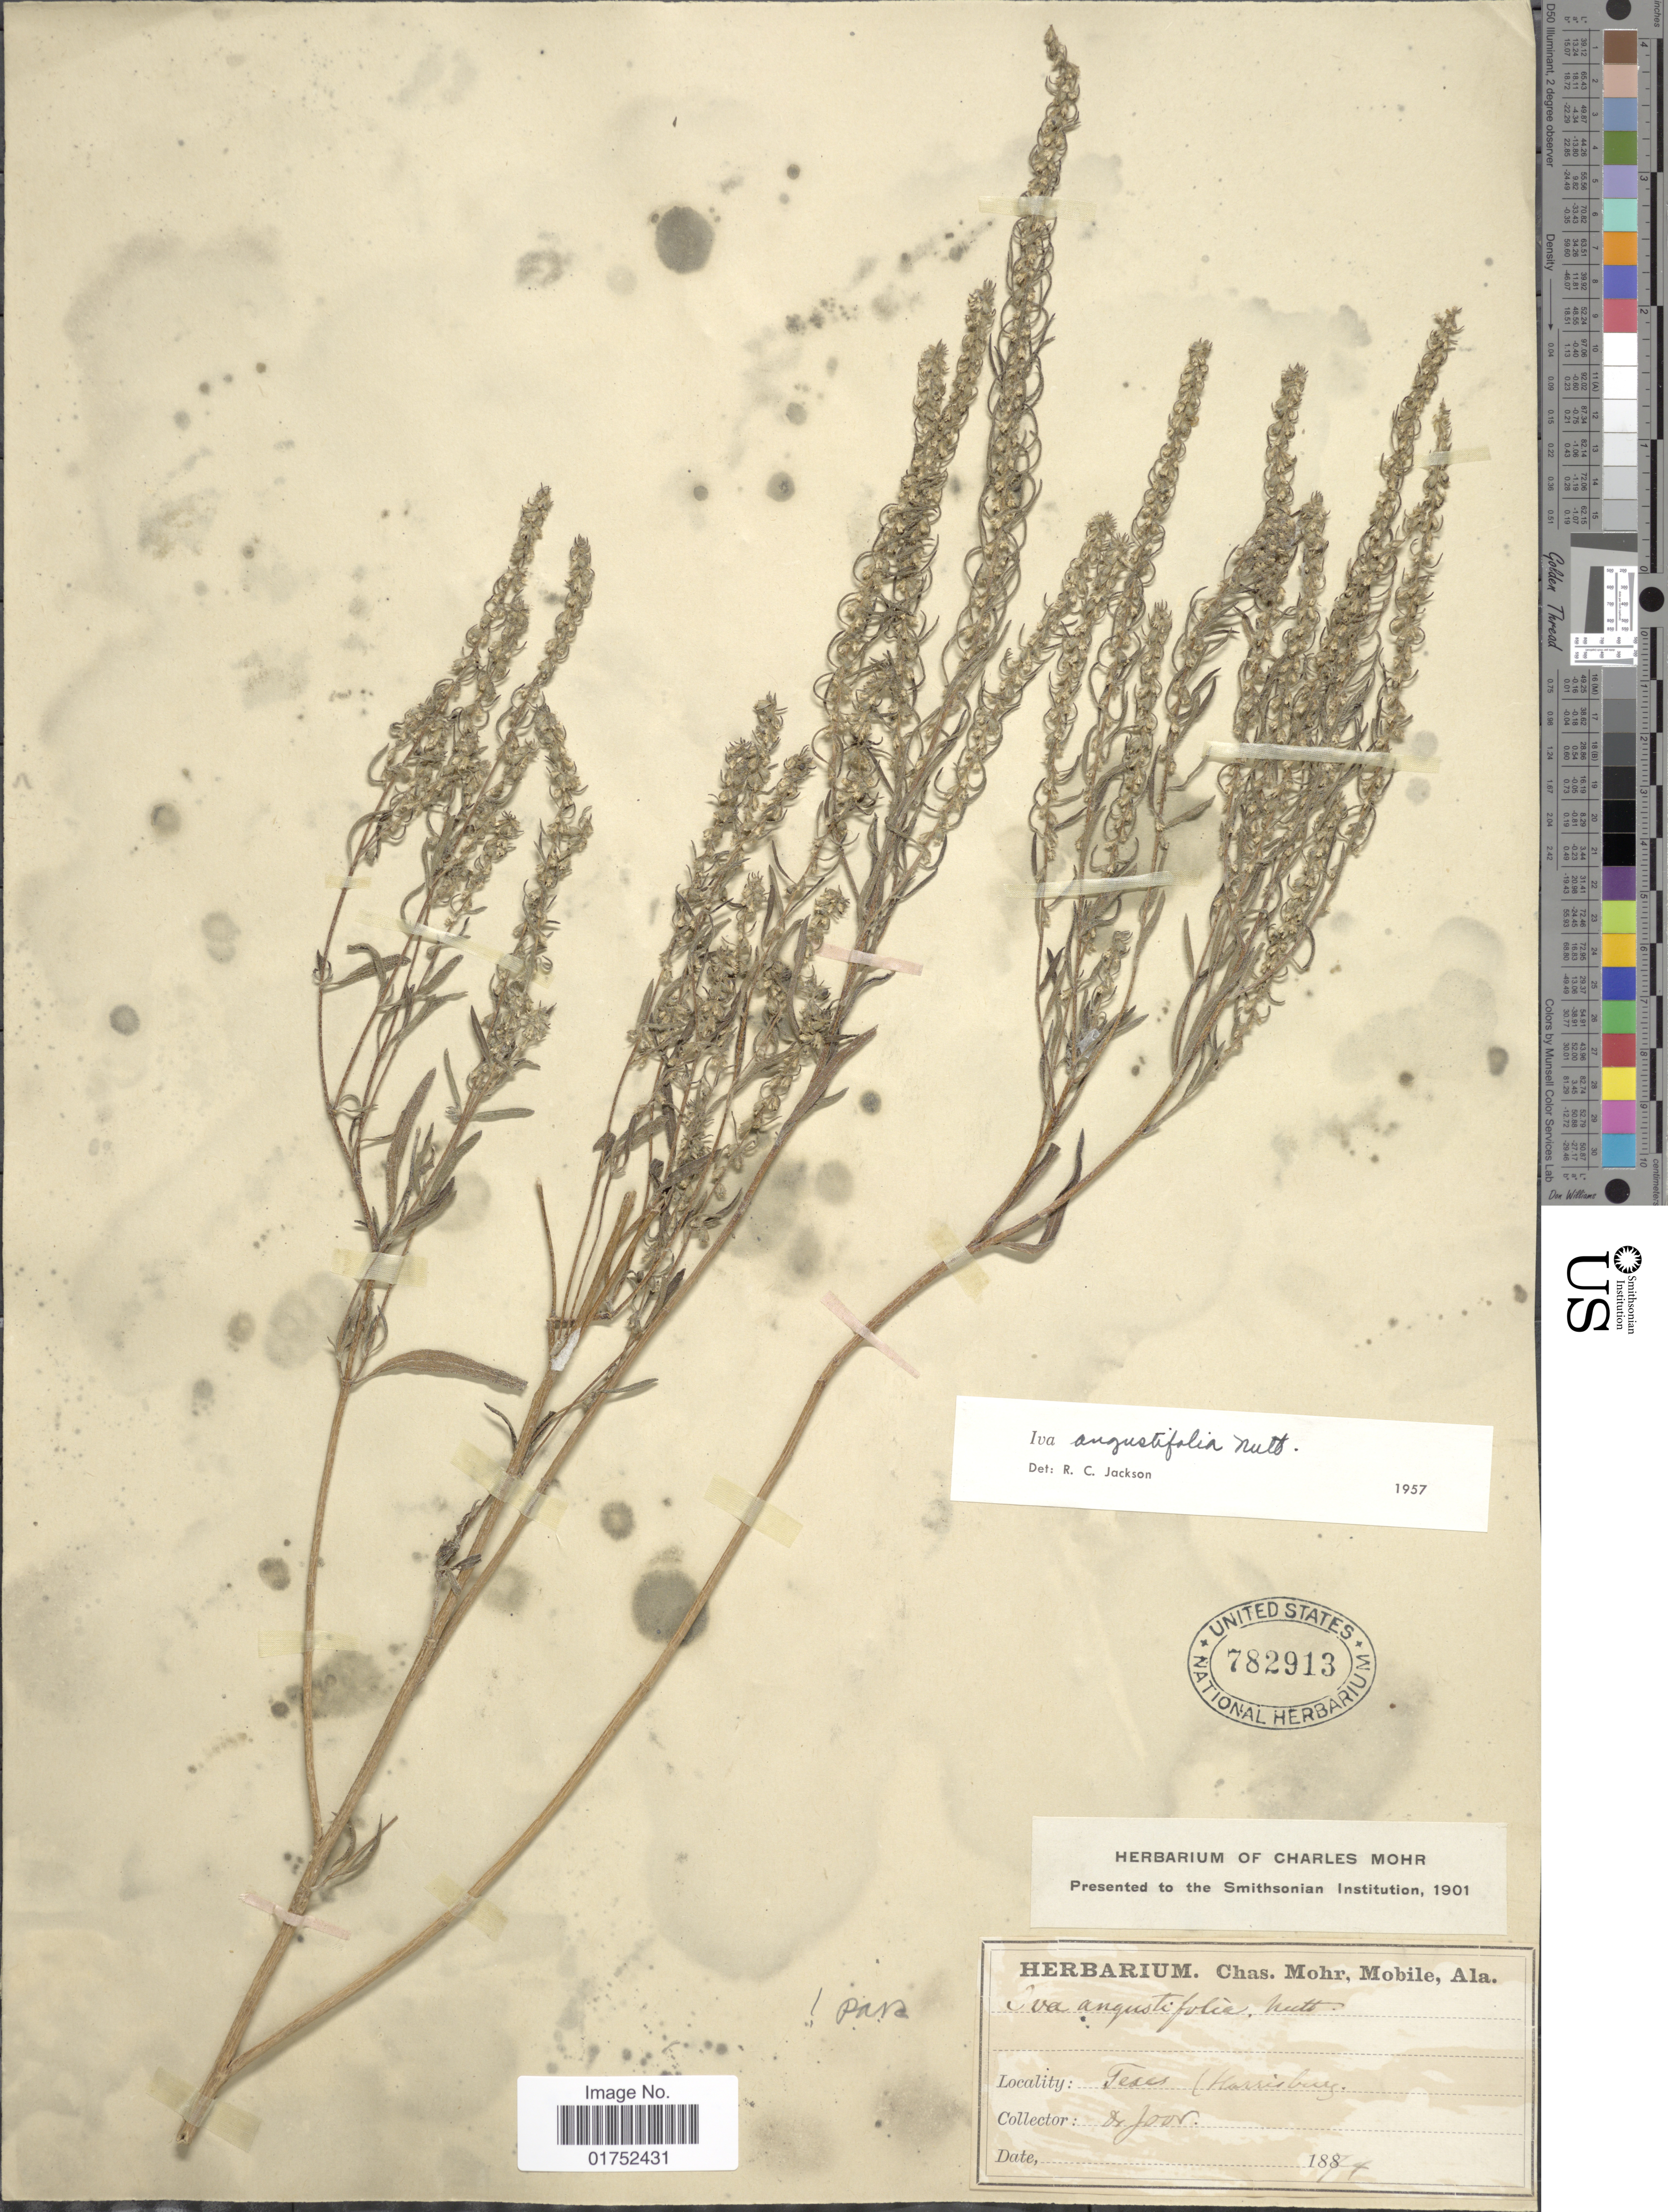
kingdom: Plantae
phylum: Tracheophyta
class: Magnoliopsida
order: Asterales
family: Asteraceae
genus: Iva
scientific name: Iva angustifolia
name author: Nutt.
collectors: -. Joor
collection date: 1874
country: United States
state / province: Texas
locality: Harrisburg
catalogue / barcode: US 782913